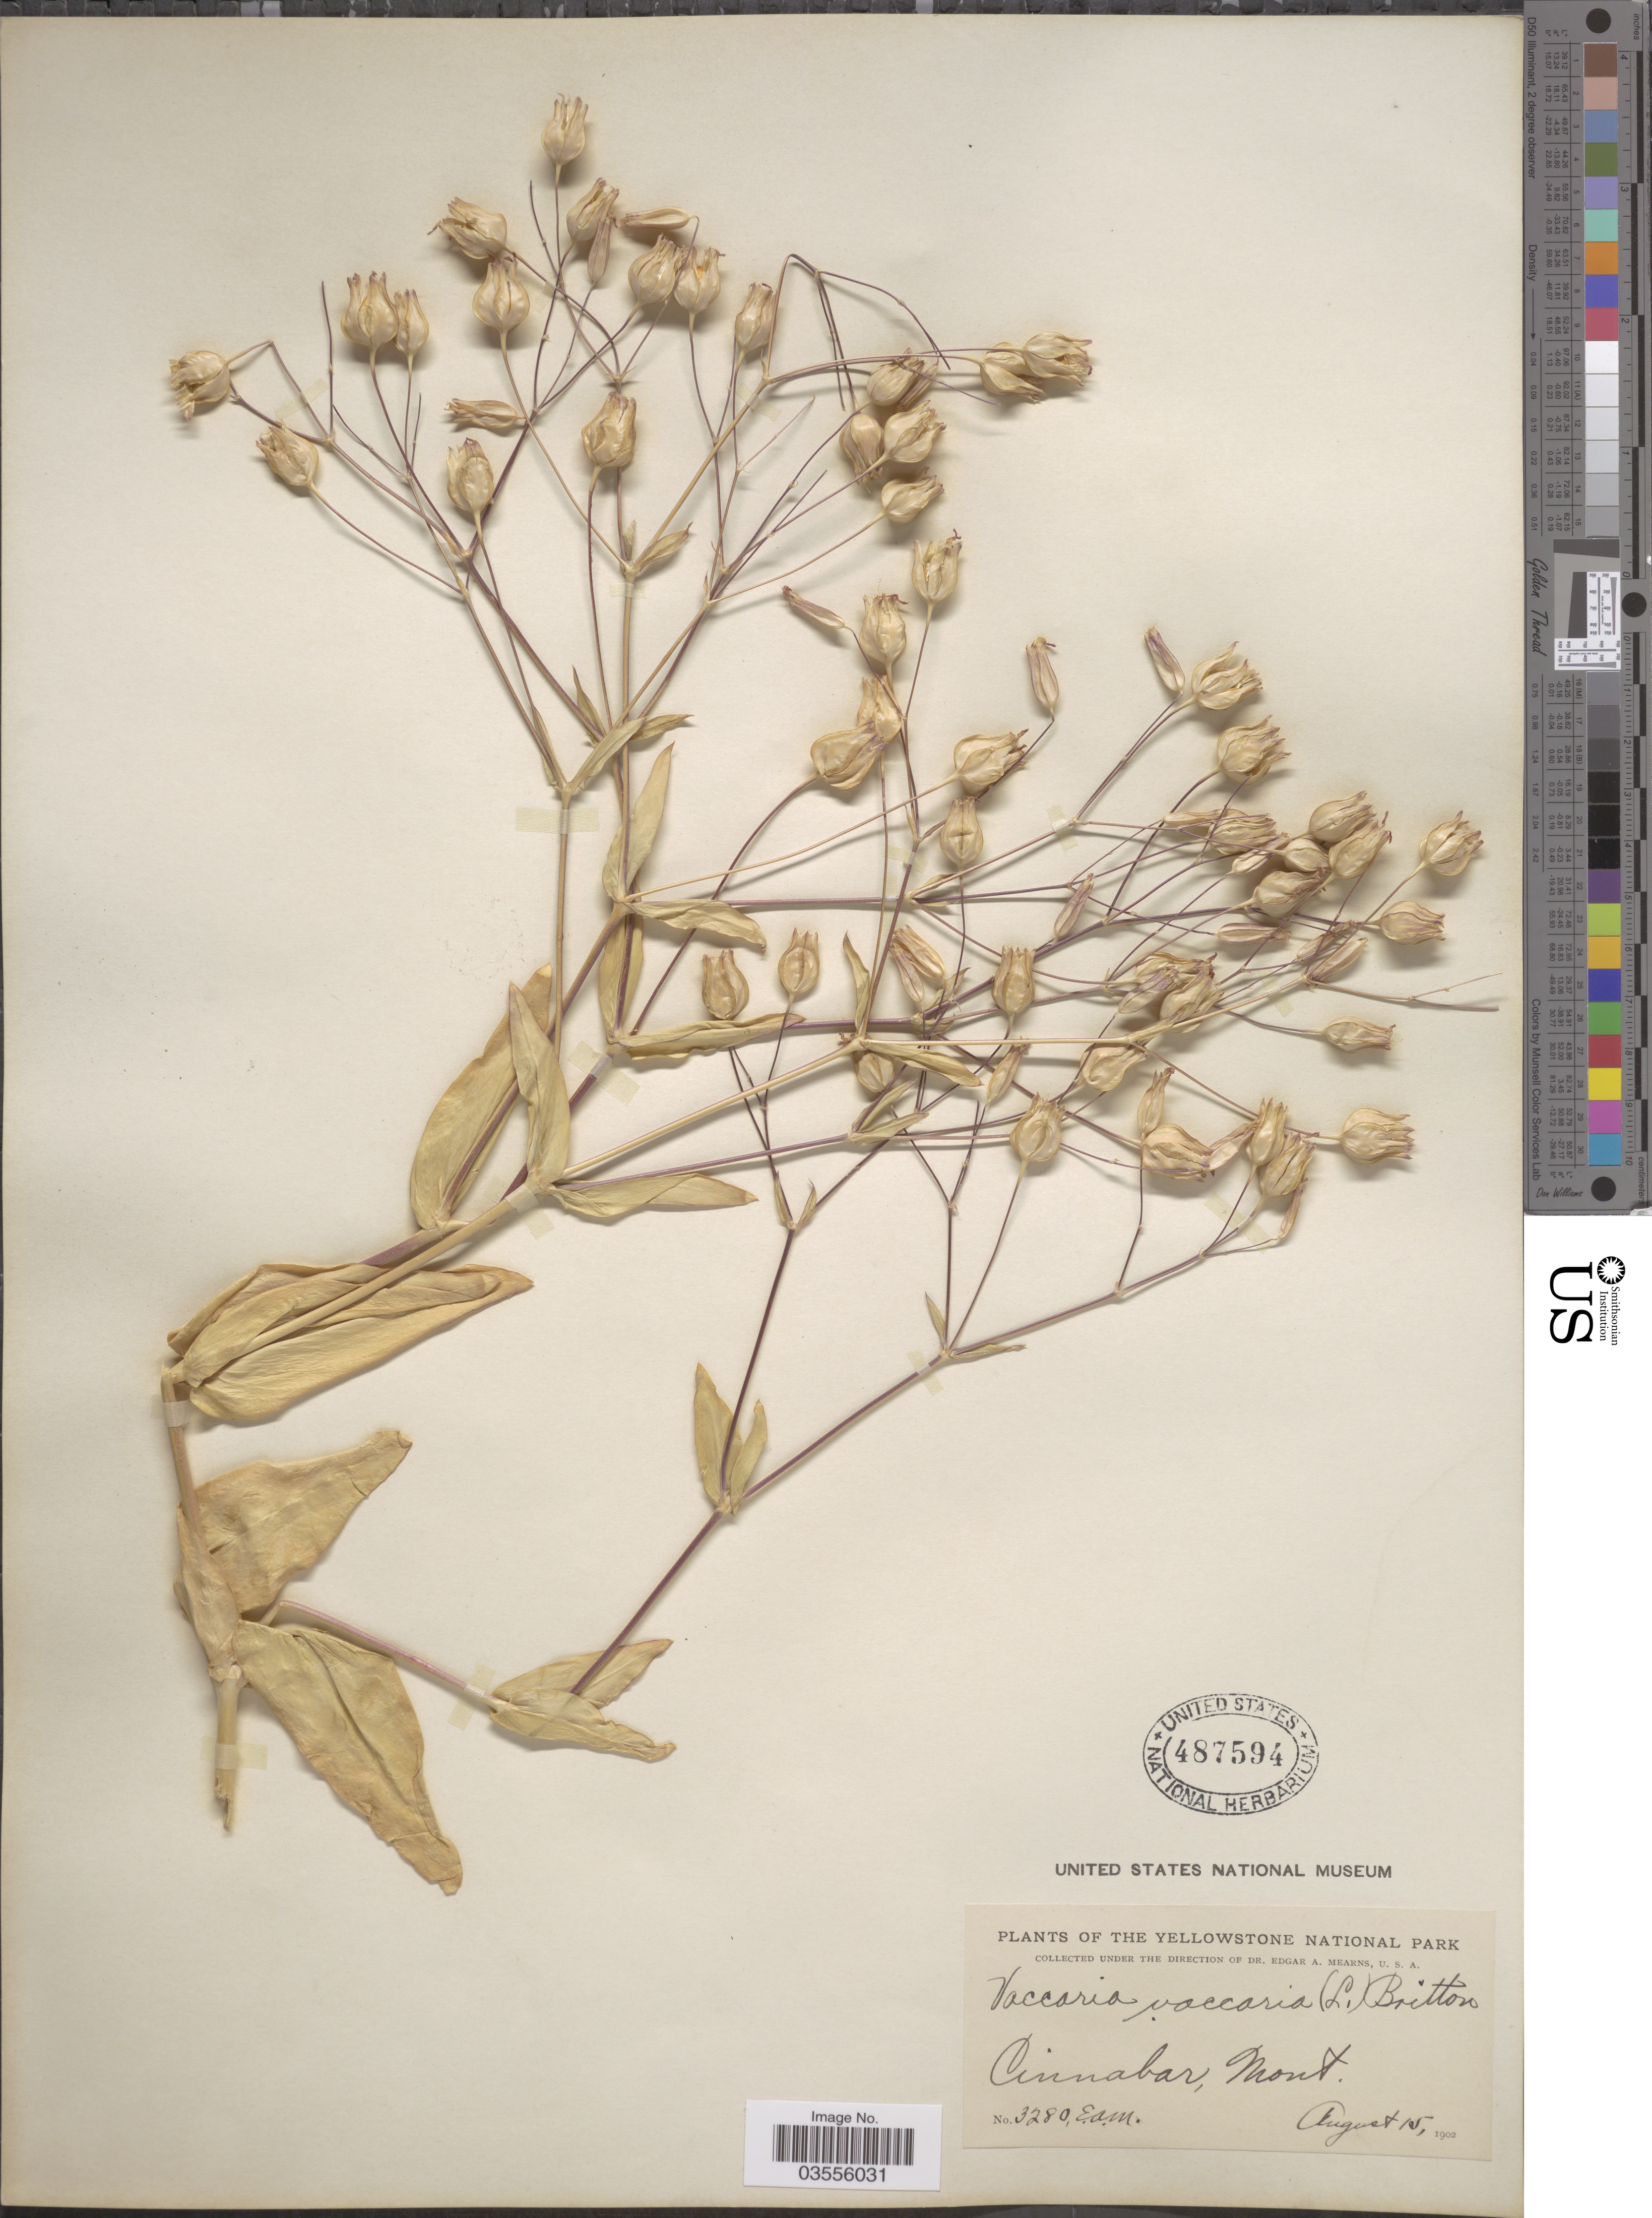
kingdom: Plantae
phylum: Tracheophyta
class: Magnoliopsida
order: Caryophyllales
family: Caryophyllaceae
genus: Gypsophila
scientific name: Gypsophila vaccaria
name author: (L.) Sm.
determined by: Strong, M. T., (US), Smithsonian Institution - National Museum of Natural History (UNITED STATES)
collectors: E. A. Mearns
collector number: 3280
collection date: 1902-08-15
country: United States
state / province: Montana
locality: The Yellowstone National Park. Cinnabar.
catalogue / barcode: US 487594